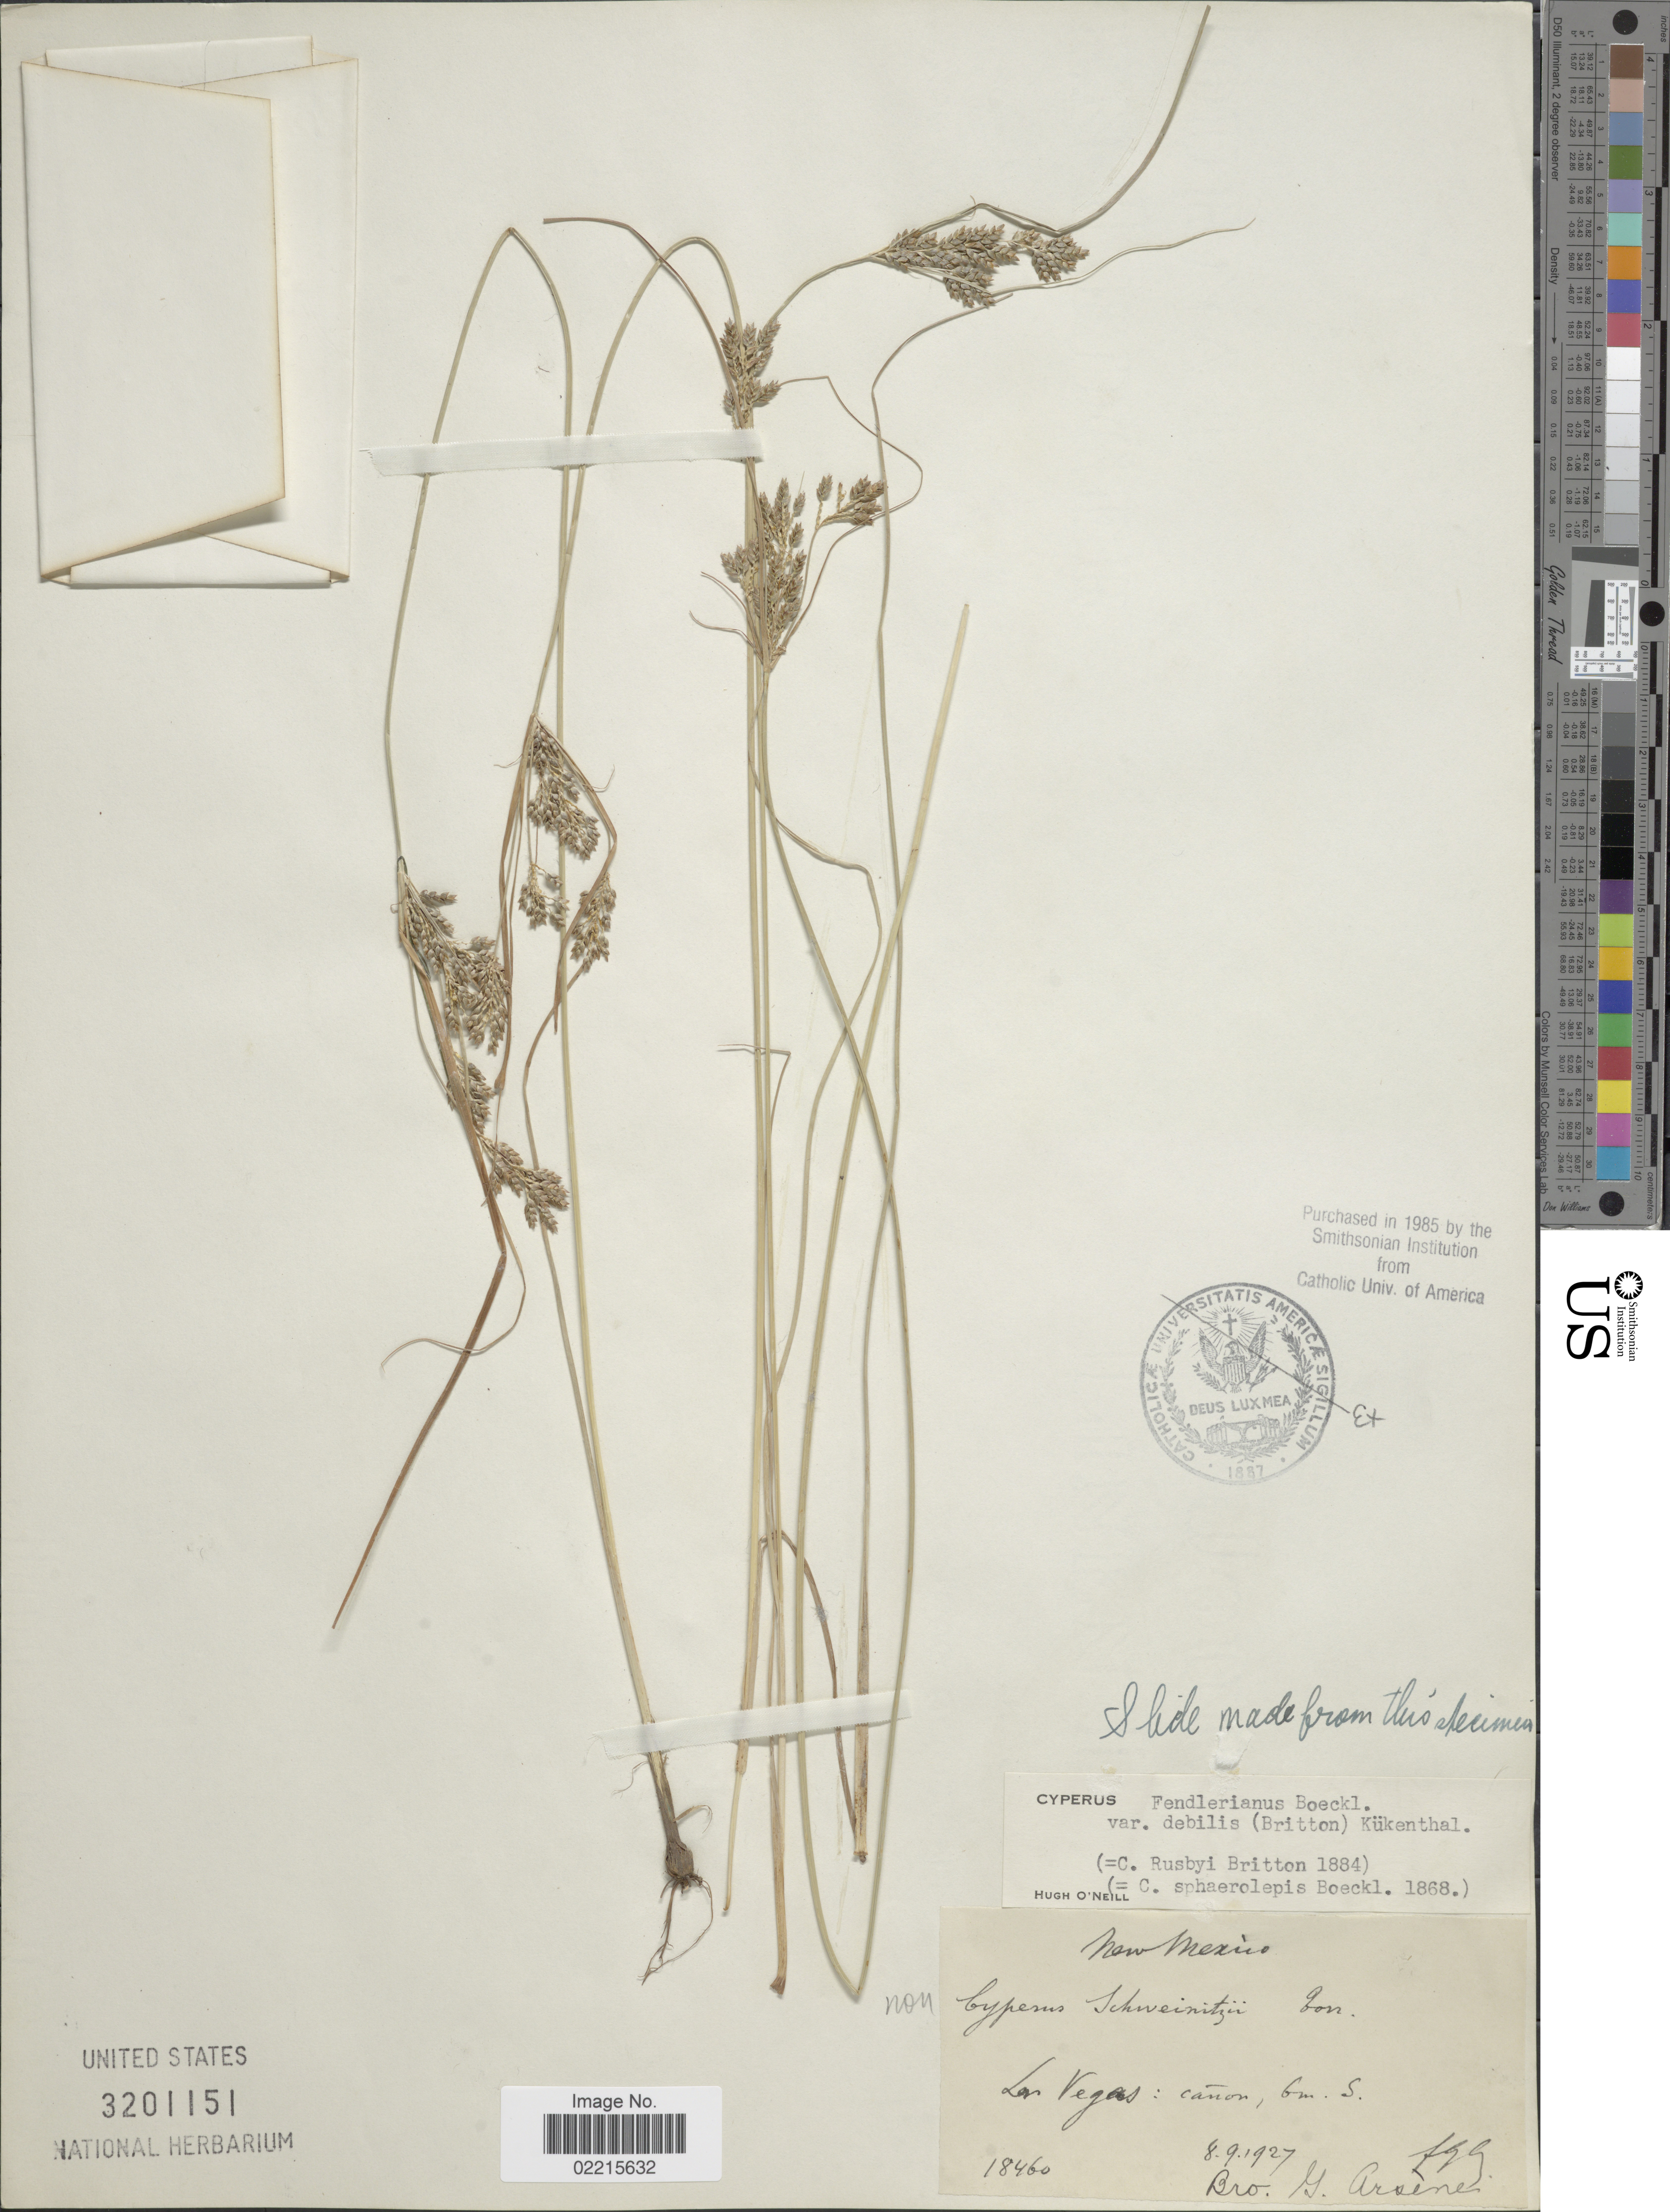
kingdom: Plantae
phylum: Tracheophyta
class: Liliopsida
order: Poales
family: Cyperaceae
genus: Cyperus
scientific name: Cyperus fendlerianus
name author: Boeckeler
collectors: Bro. G. Arsène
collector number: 18460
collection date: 1927-09-08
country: United States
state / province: New Mexico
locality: Las Vegas: canon 6 m. S.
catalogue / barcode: US 3201151